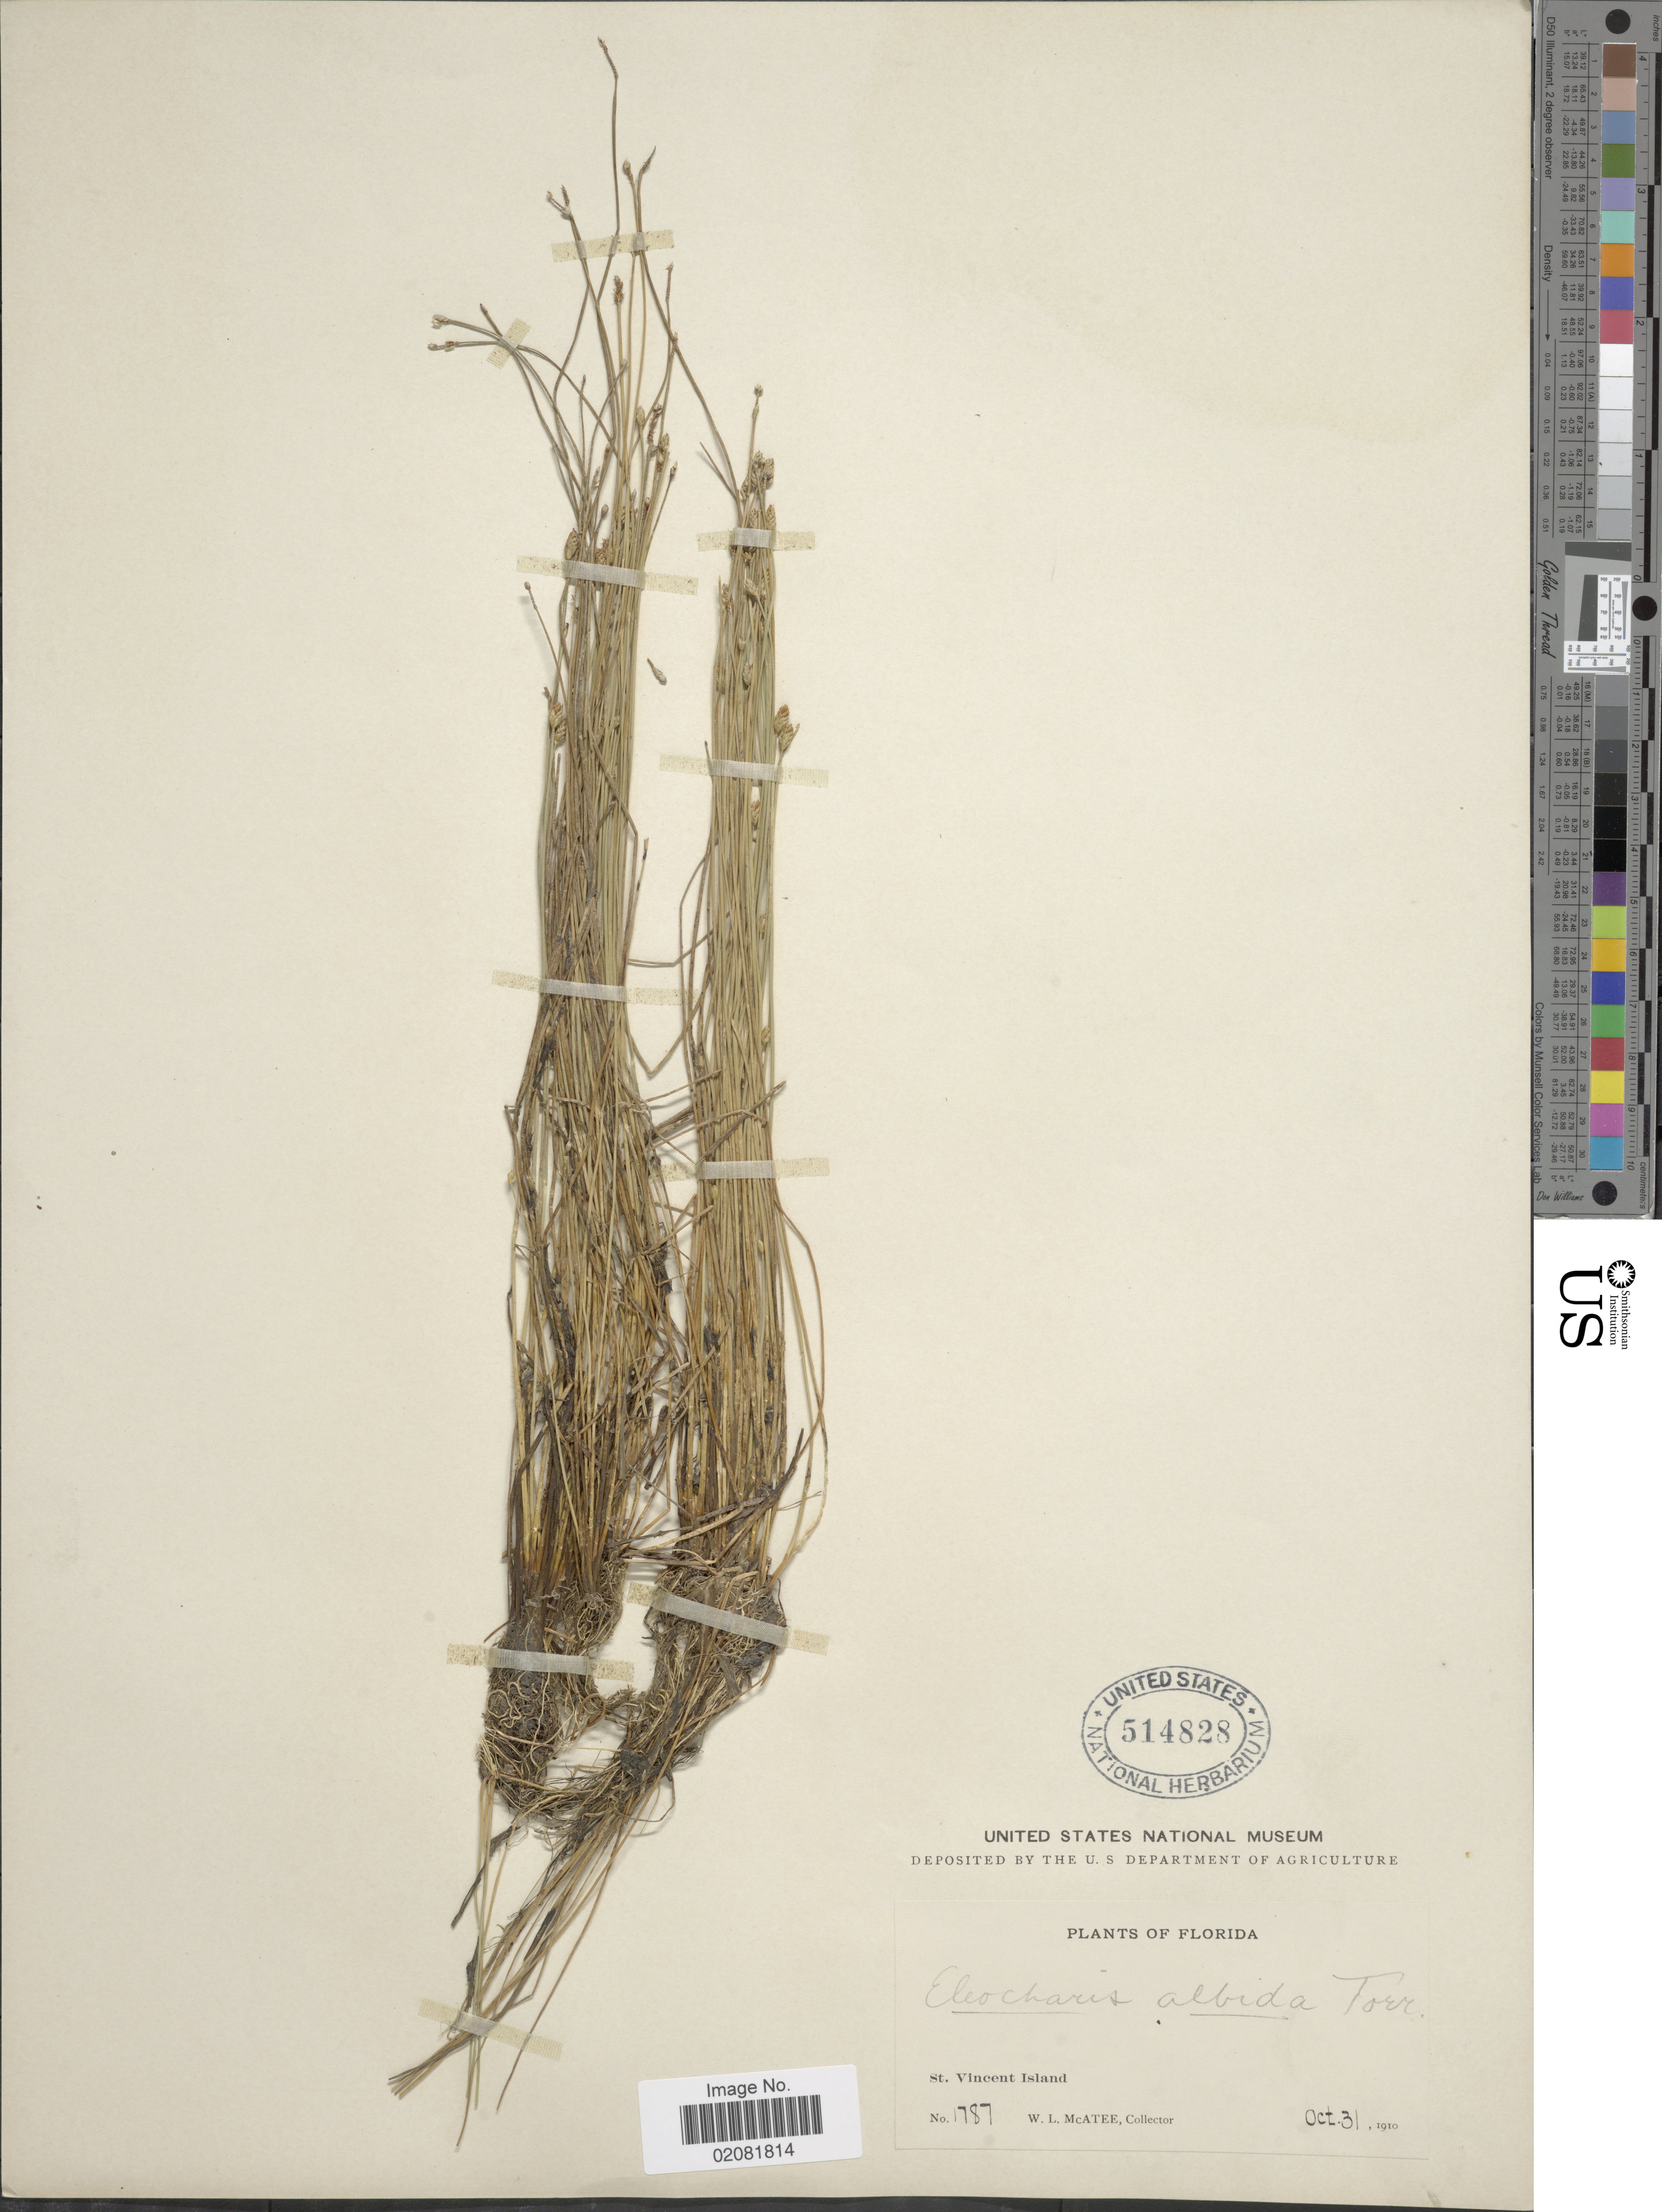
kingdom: Plantae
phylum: Tracheophyta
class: Liliopsida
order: Poales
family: Cyperaceae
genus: Eleocharis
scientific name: Eleocharis albida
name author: Torr.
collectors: W. McAtee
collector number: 1787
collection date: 1910-10-31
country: United States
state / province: Florida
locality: St. Vincent Island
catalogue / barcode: US 514828